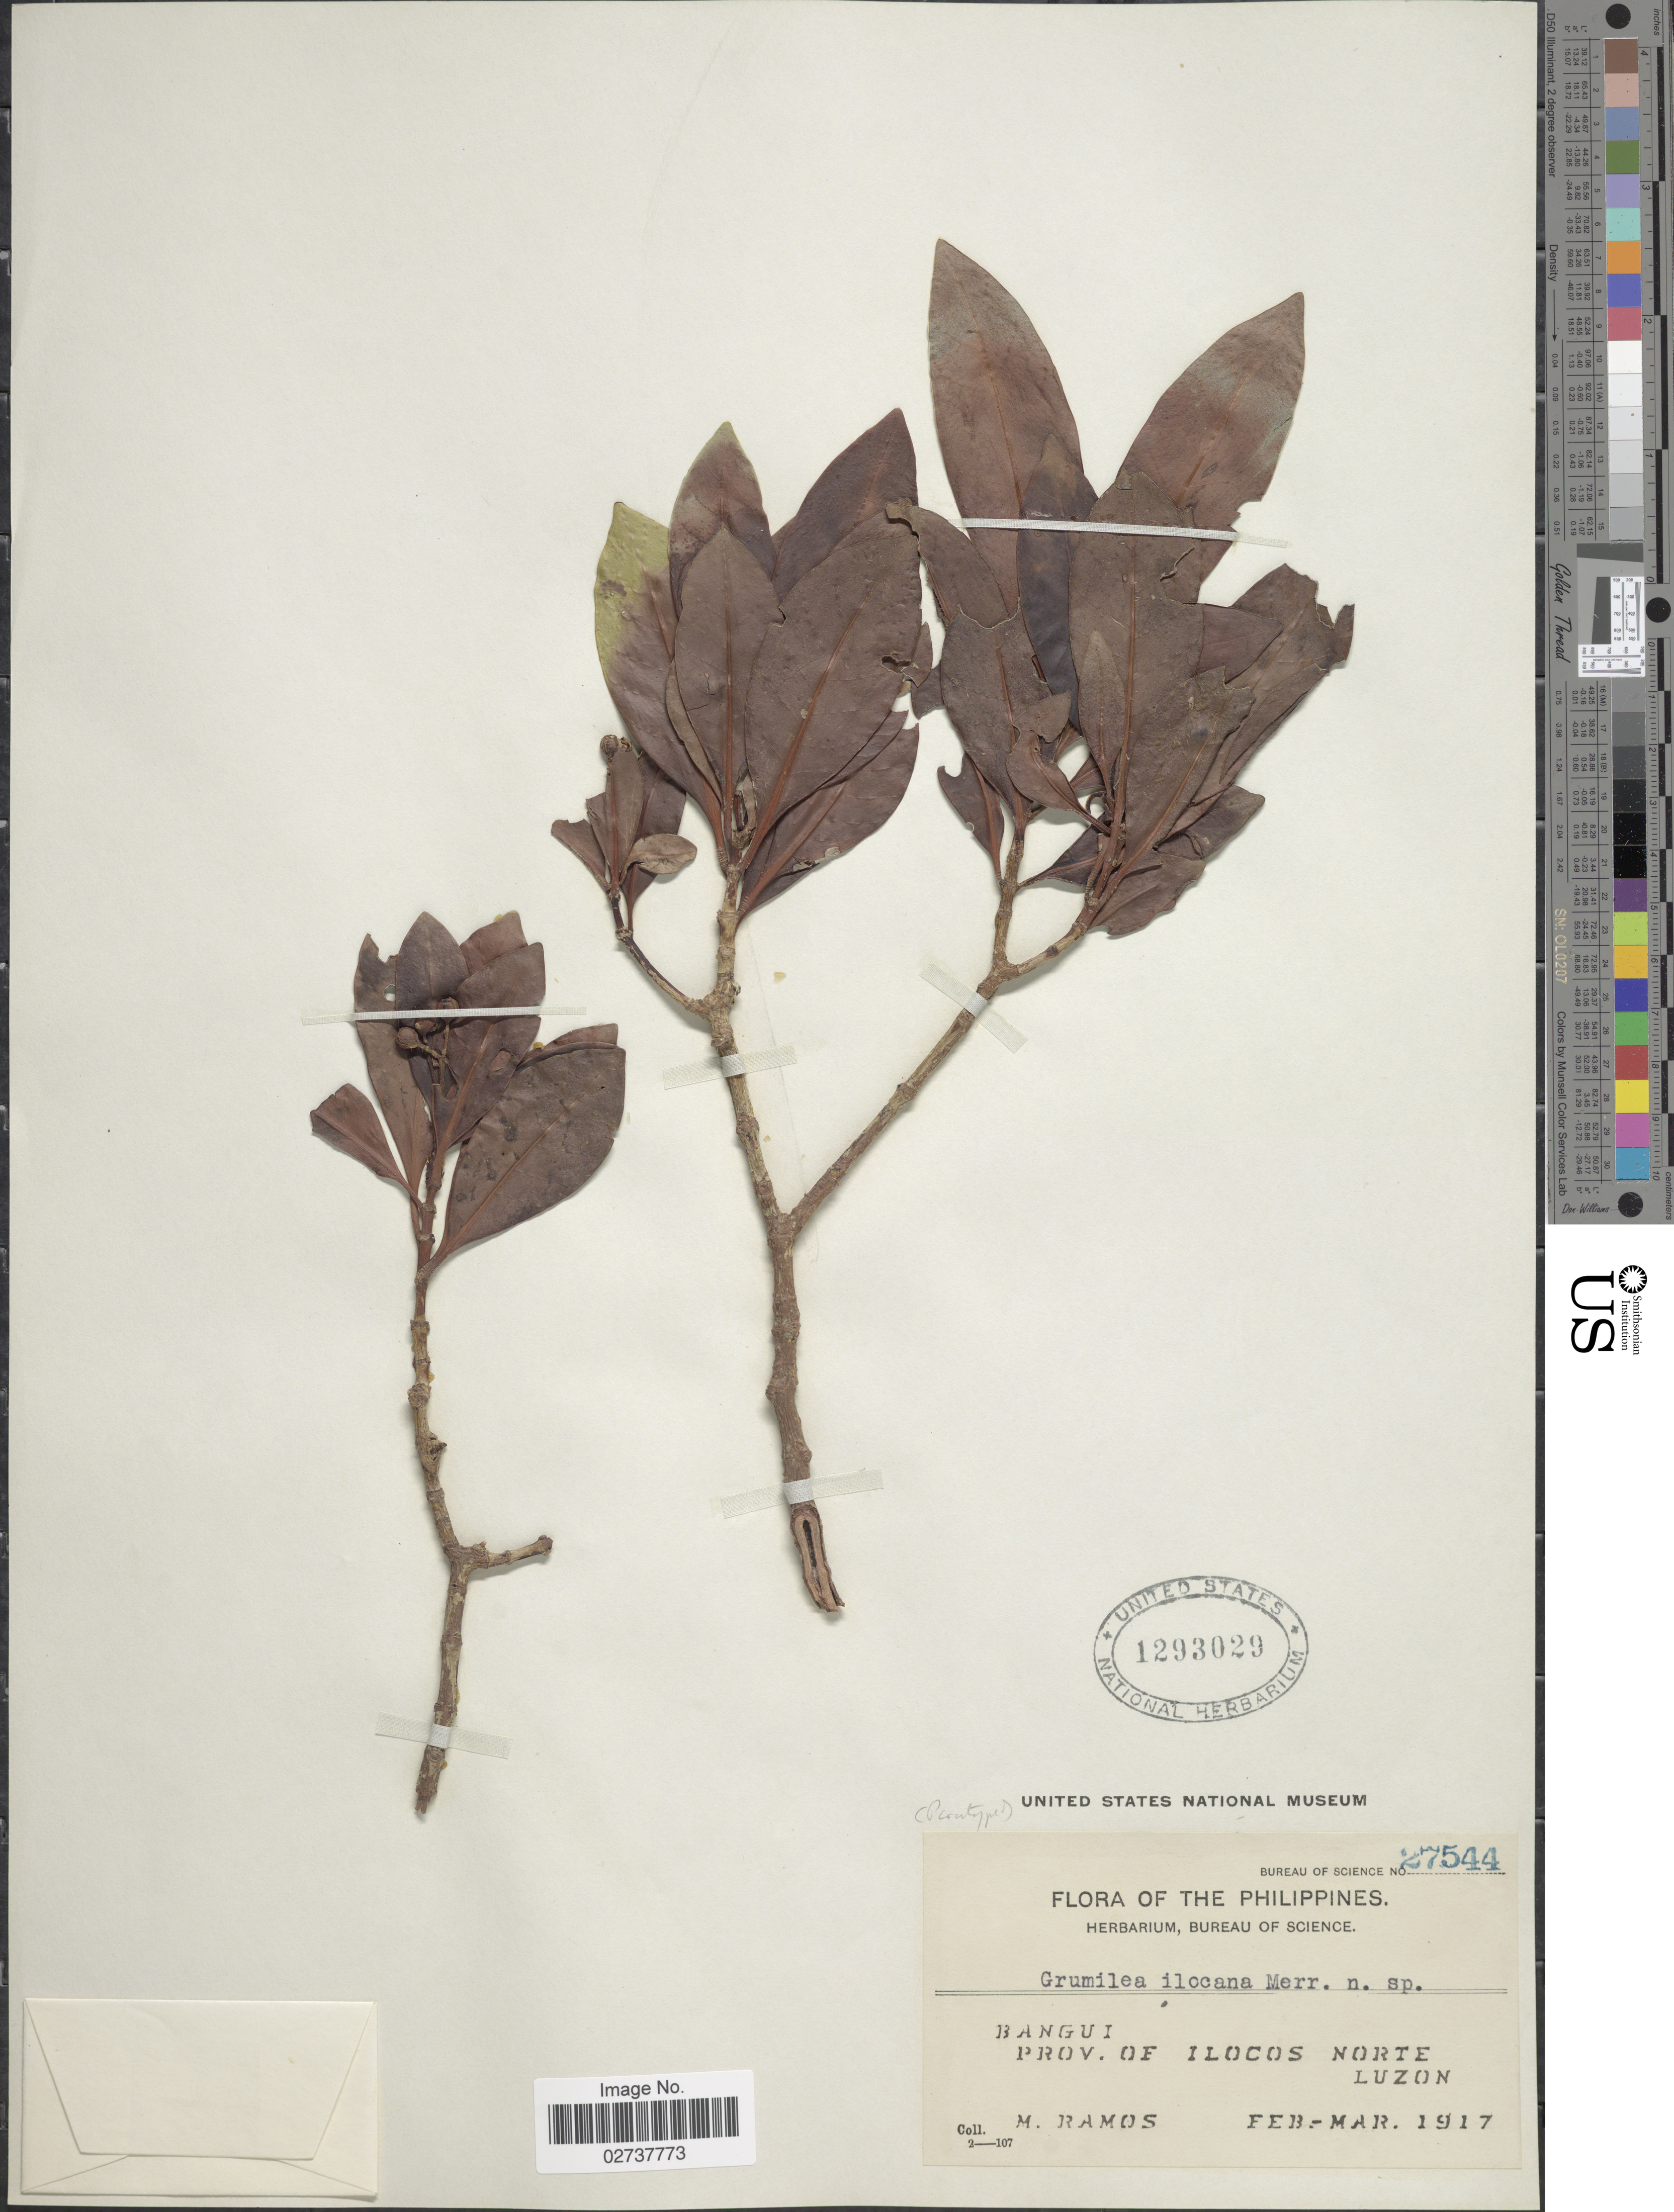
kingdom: Plantae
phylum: Tracheophyta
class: Magnoliopsida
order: Gentianales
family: Rubiaceae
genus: Psychotria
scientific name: Psychotria ilocana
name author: (Merr.) Merr.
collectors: M. Ramos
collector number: Bureau of Science 27544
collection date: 1917-02/1917-03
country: Philippines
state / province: Ilocos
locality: Bangui, Prov. of Ilocos Norte Luzon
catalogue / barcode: US 1293029